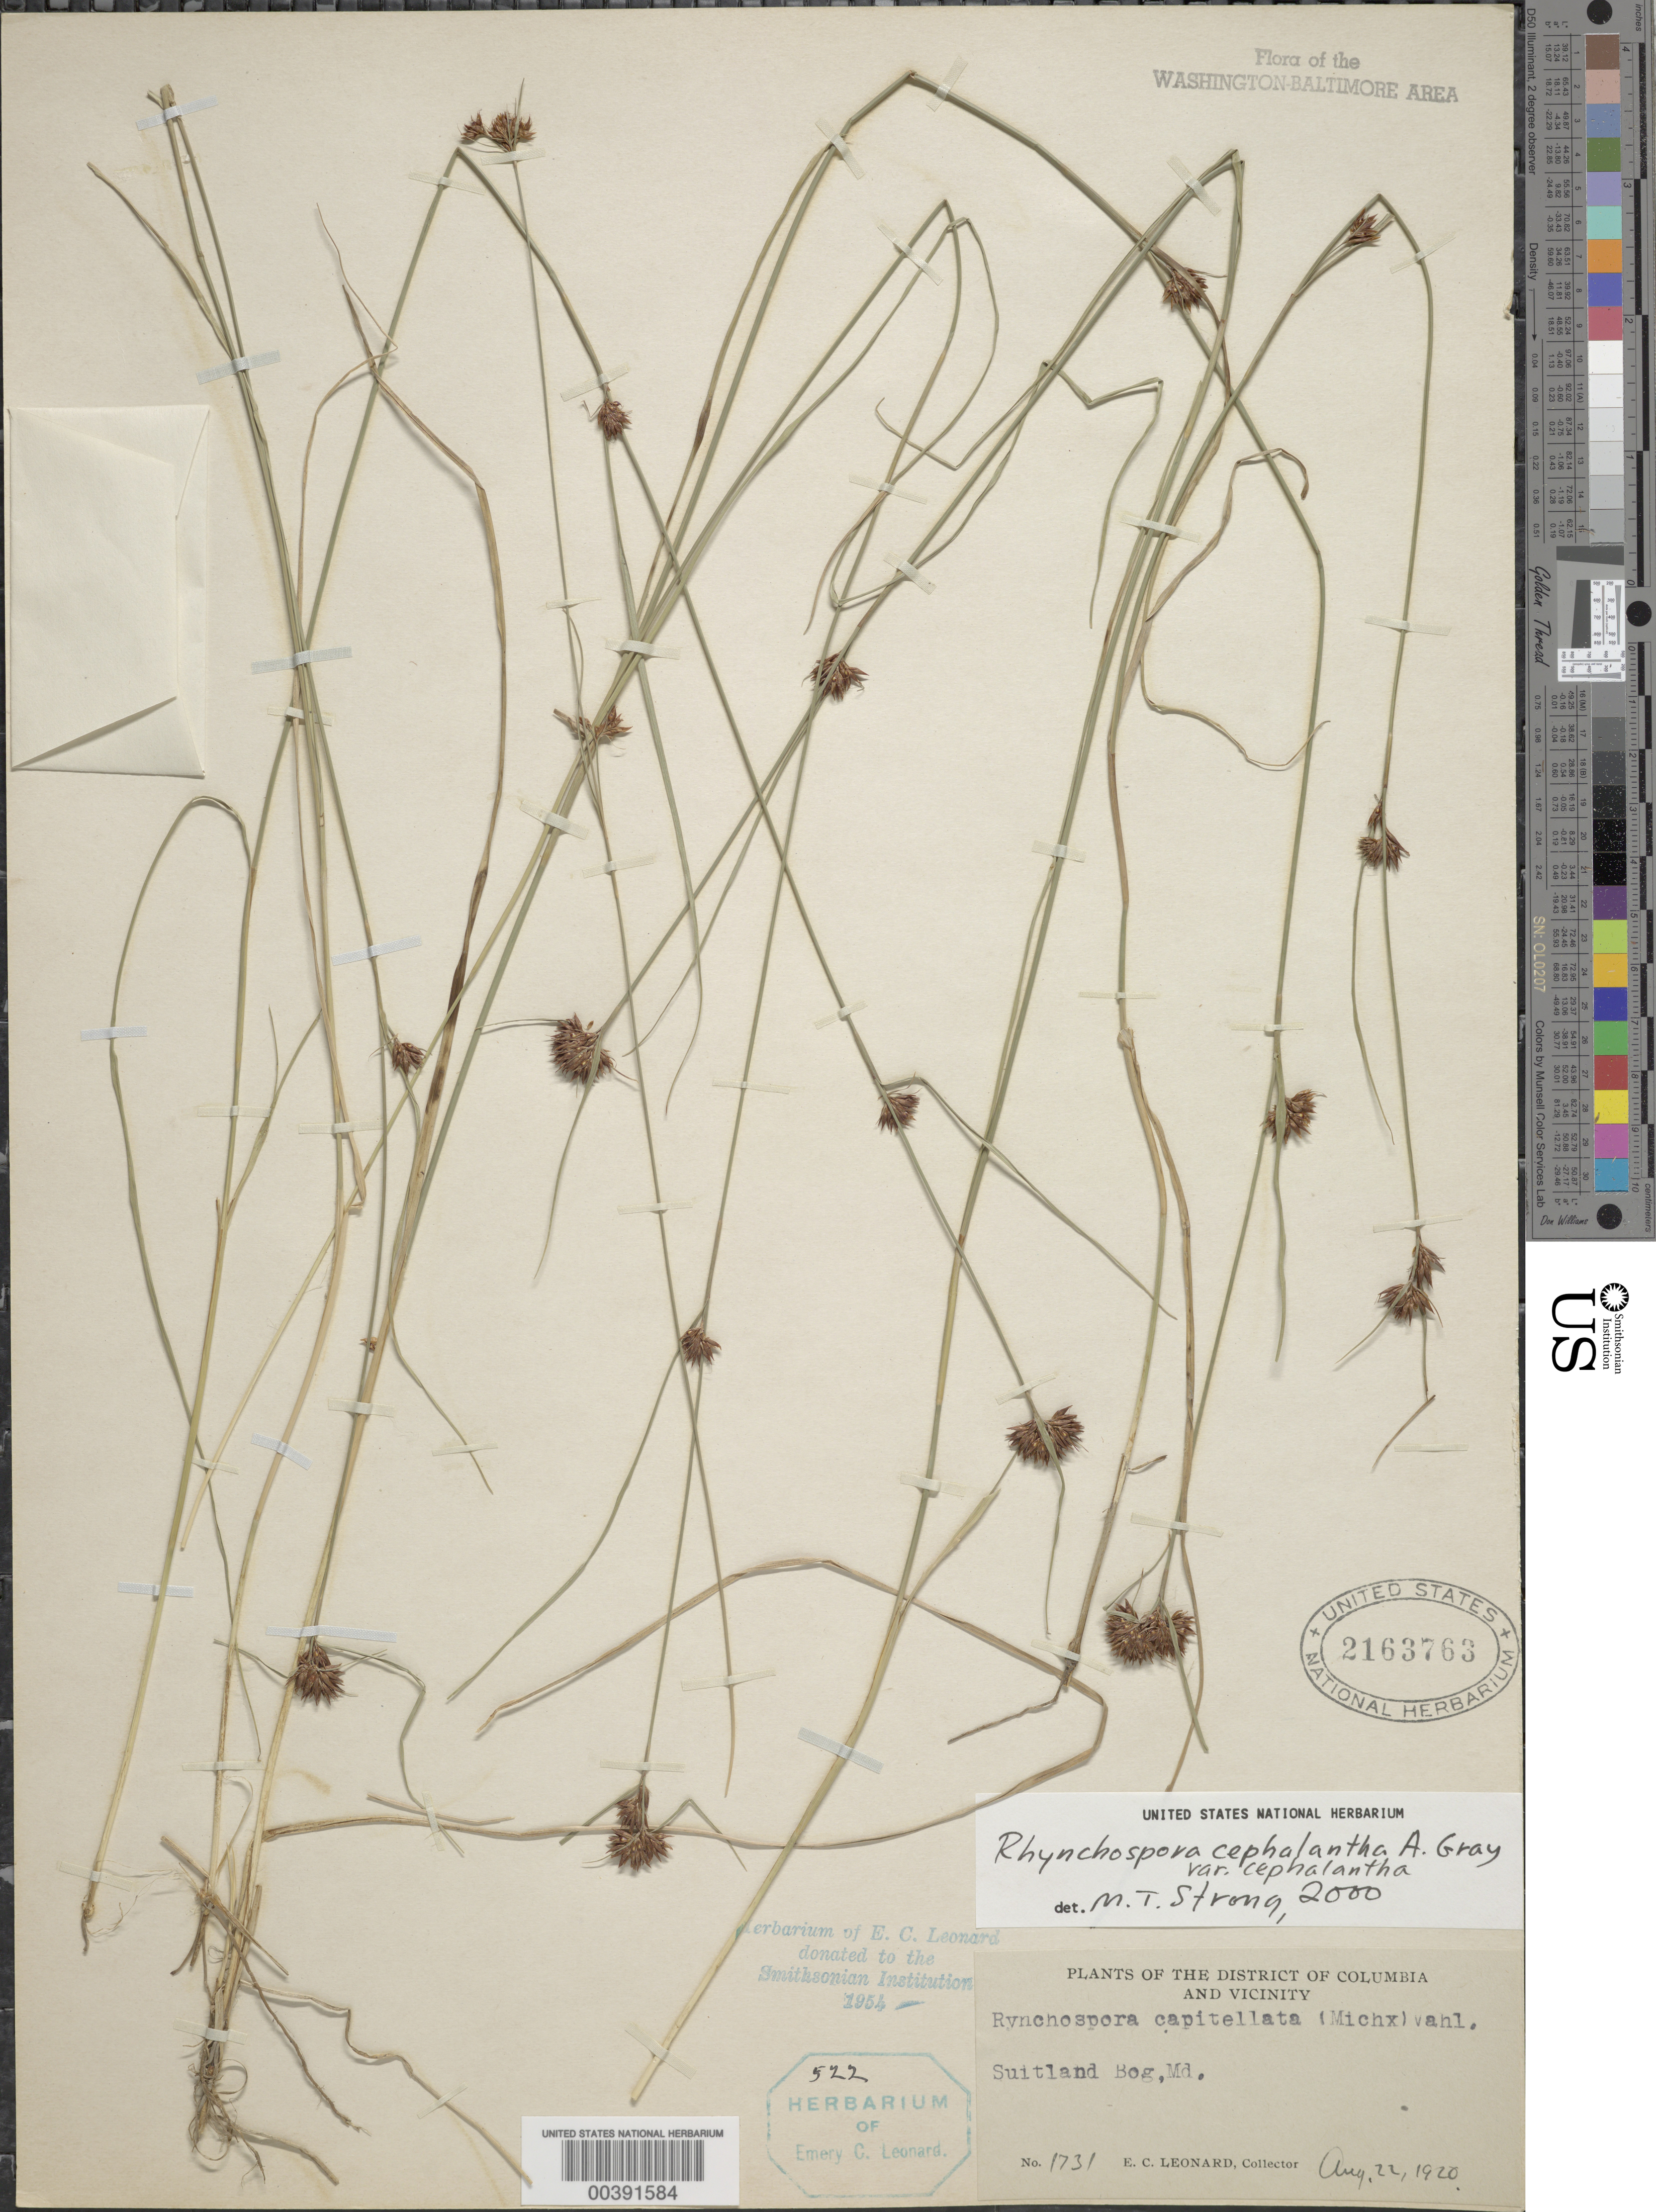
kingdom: Plantae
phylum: Tracheophyta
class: Liliopsida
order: Poales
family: Cyperaceae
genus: Rhynchospora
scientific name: Rhynchospora cephalantha var. cephalantha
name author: A. Gray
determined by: Strong, M. T., (US), Smithsonian Institution - National Museum of Natural History (UNITED STATES)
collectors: E. C. Leonard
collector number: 1731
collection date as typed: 22 Aug 1920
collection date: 1920-08-22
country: United States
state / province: Maryland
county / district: Prince George's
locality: Suitland Bog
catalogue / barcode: US 2163763